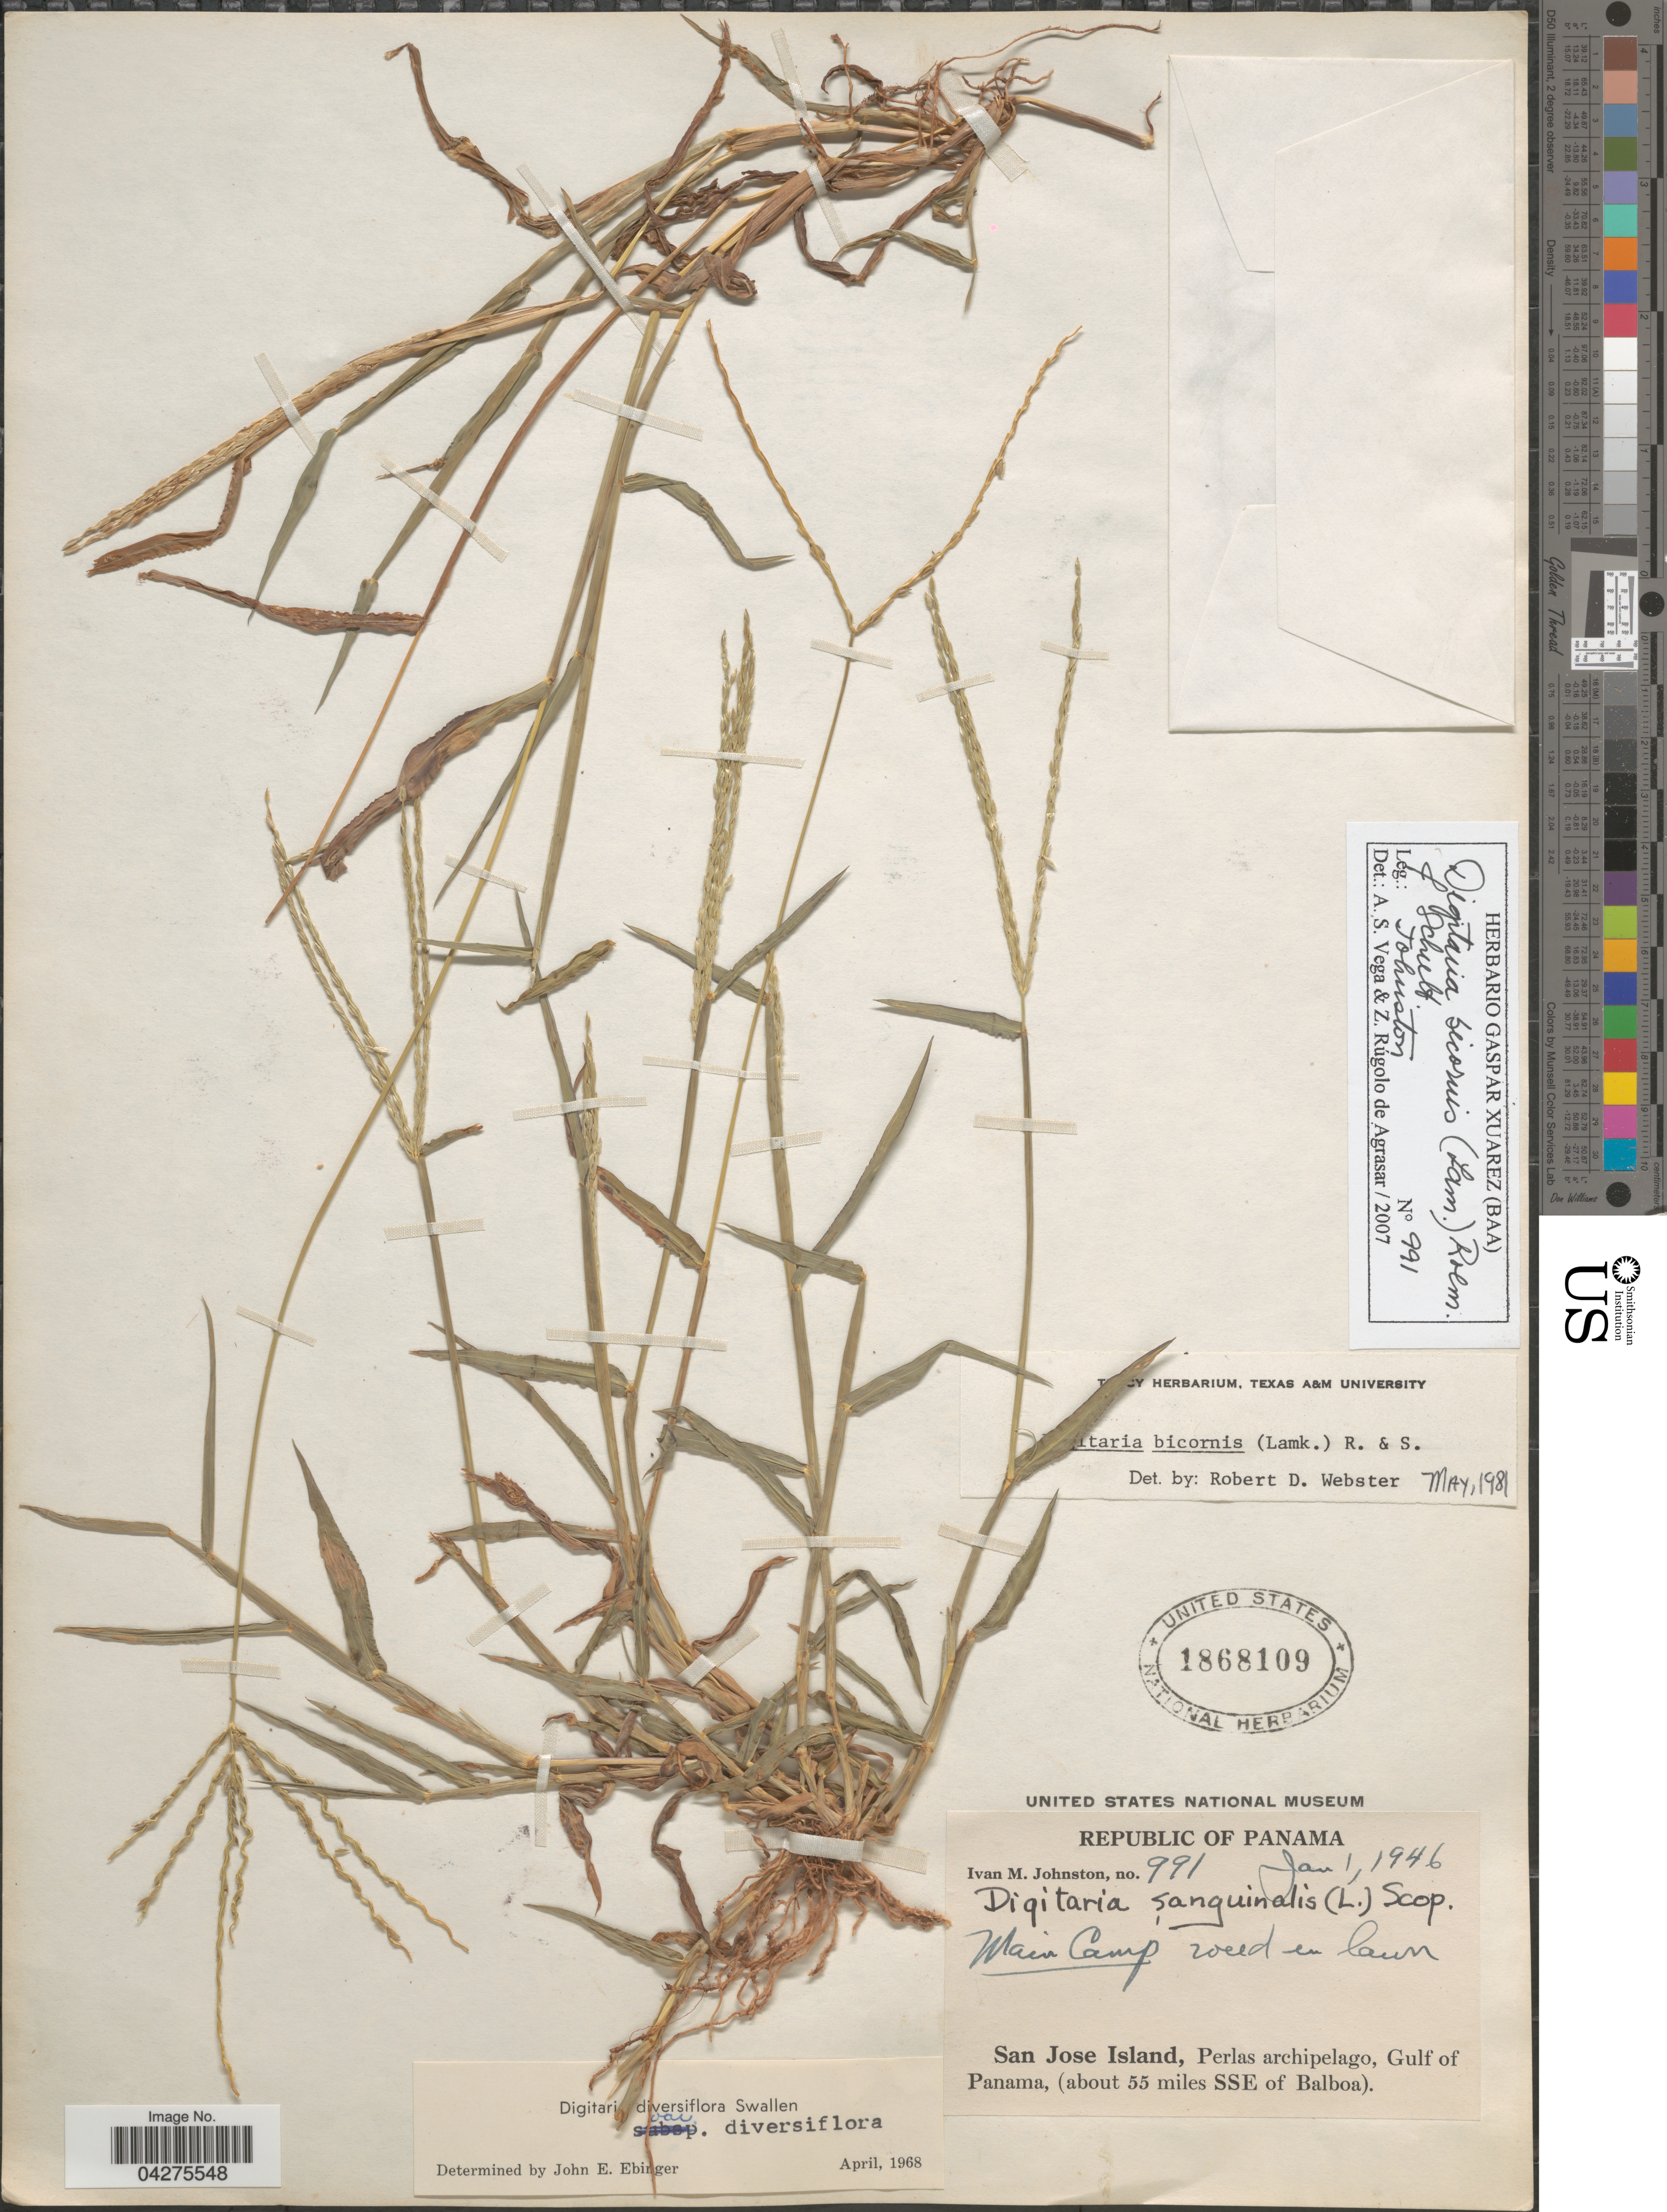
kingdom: Plantae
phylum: Tracheophyta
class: Liliopsida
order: Poales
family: Poaceae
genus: Digitaria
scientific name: Digitaria bicornis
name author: (Lam.) Roem. & Schult.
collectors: I.M. Johnston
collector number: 991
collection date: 1946-01-01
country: Panama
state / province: Panamá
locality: Main Camp. San Jose Island, Perlas archipelago, Gulf of Panama, (about 55 miles SSE of Balboa).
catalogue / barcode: US 1868109